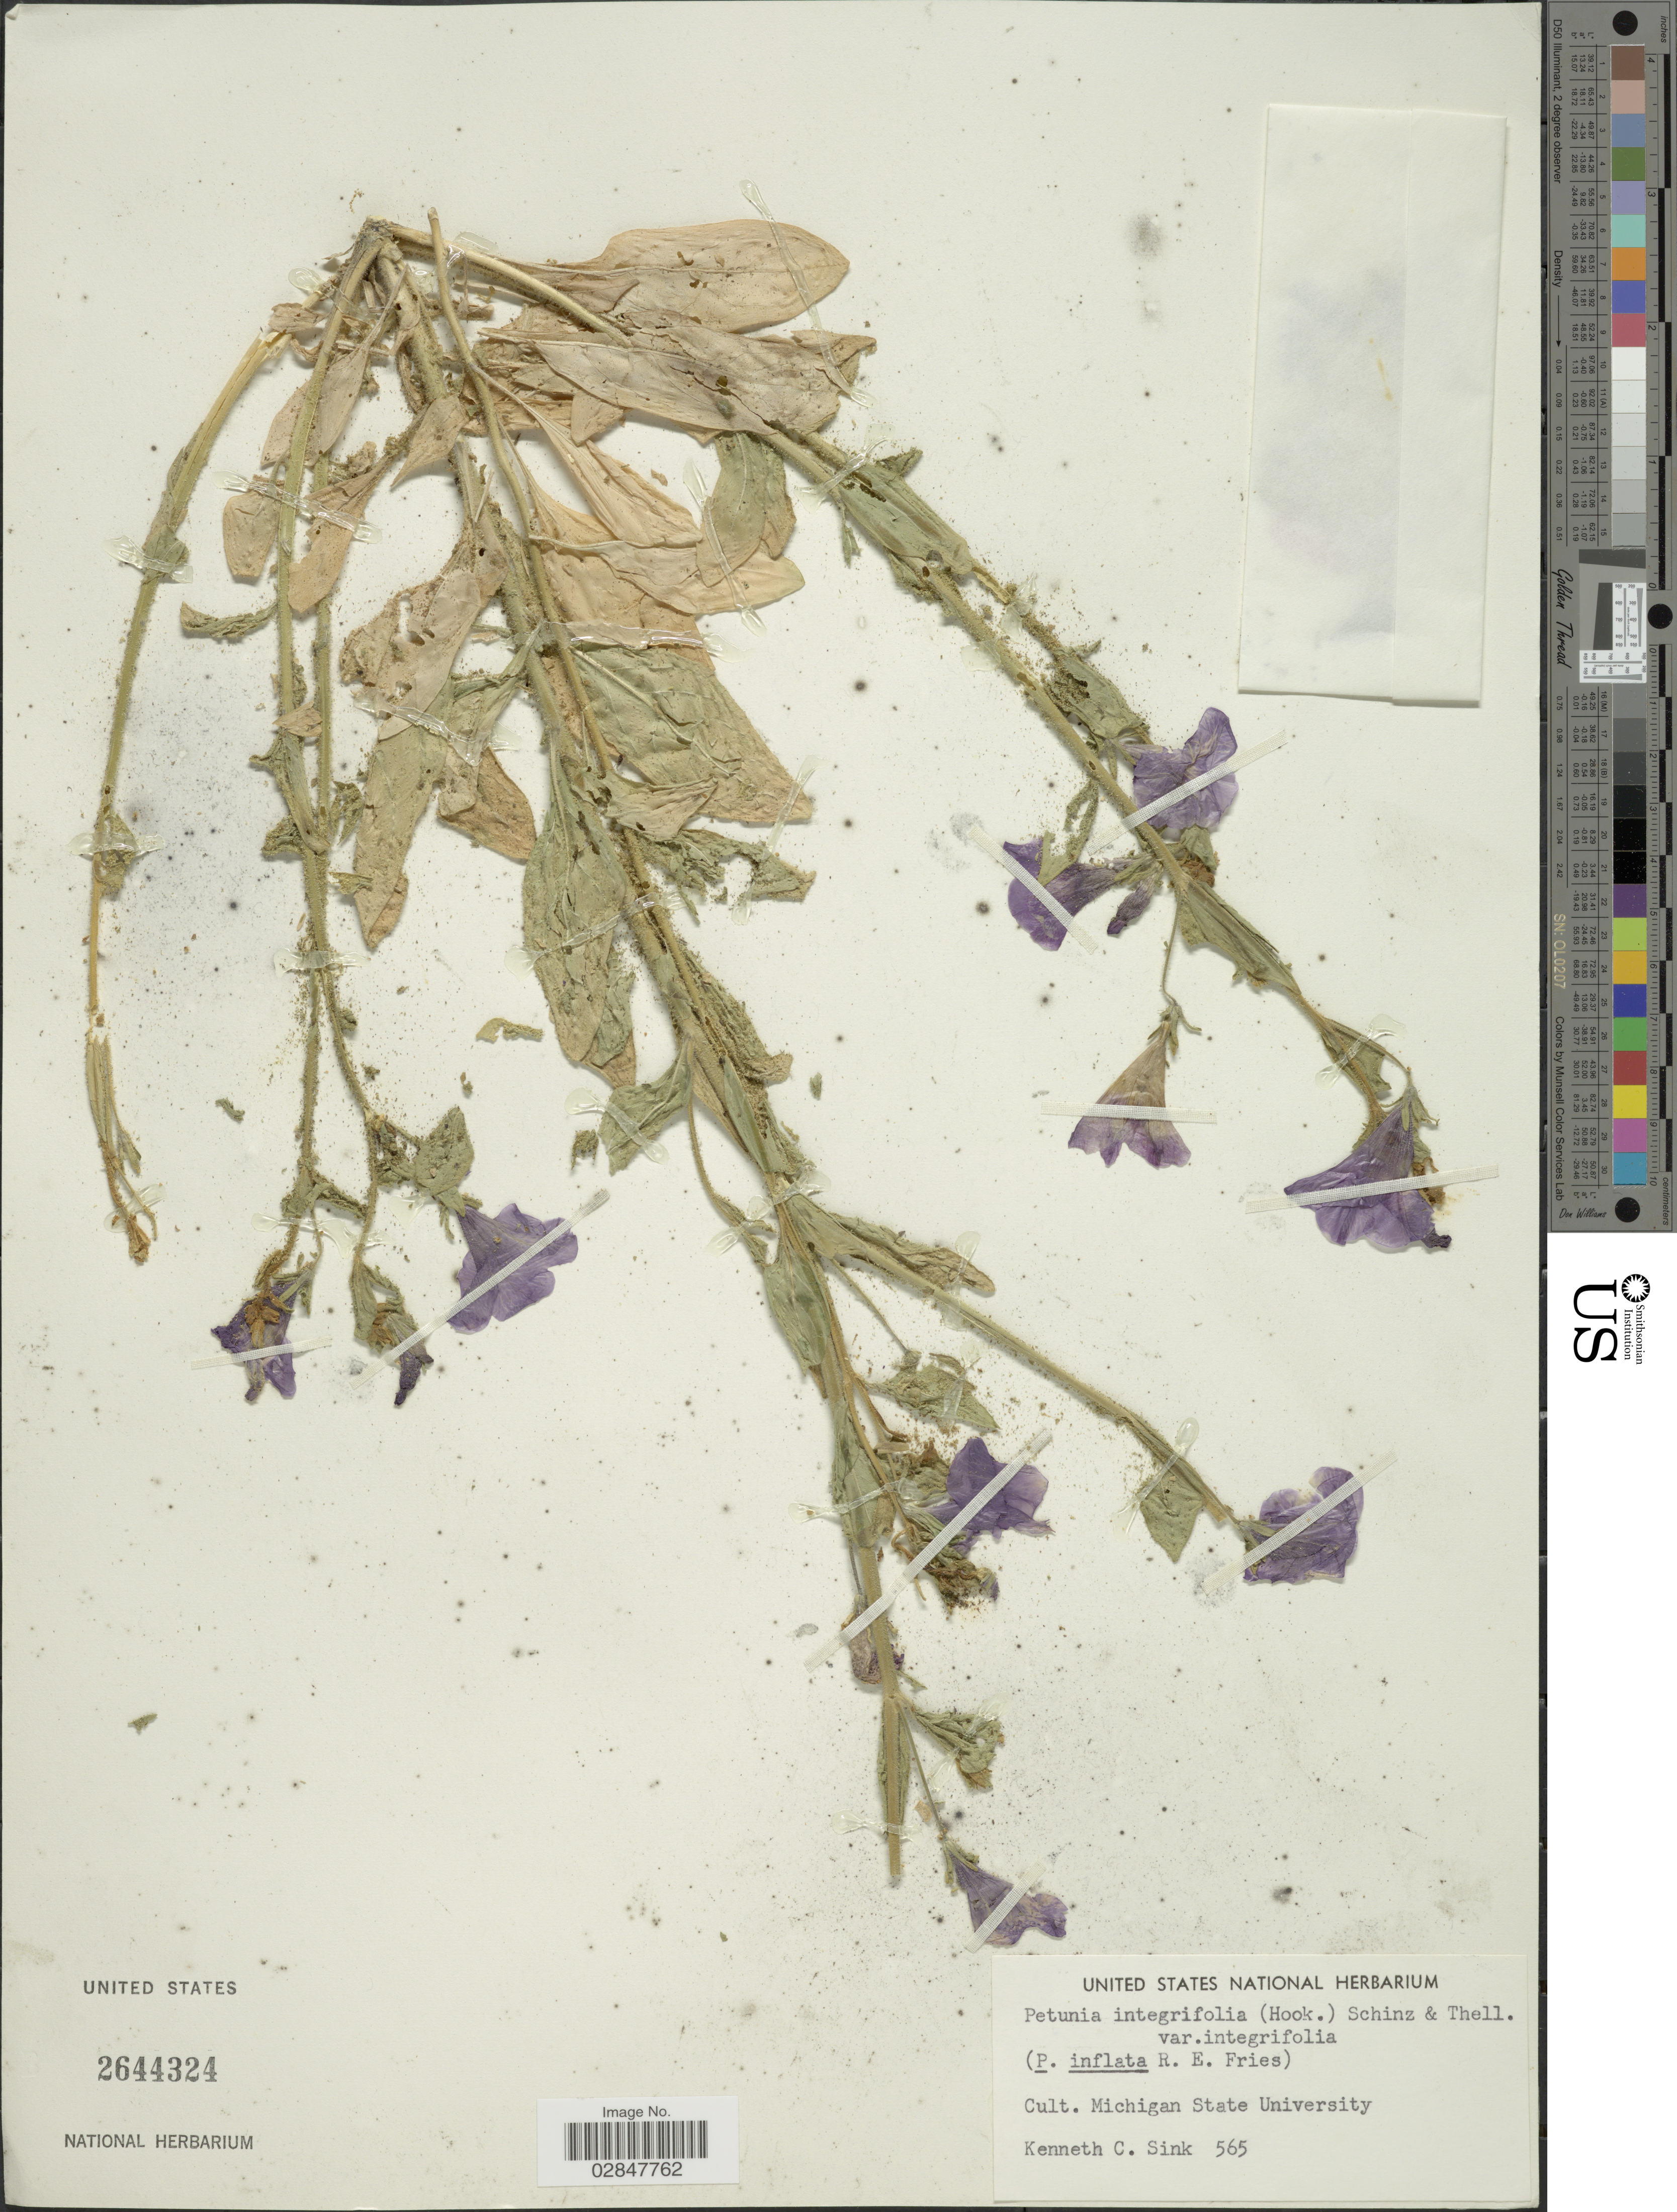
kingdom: Plantae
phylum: Tracheophyta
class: Magnoliopsida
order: Solanales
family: Solanaceae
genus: Petunia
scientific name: Petunia inflata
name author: R.E. Fr.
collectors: K. Sink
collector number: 565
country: United States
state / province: Michigan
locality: Michigan State University.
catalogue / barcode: US 2644324